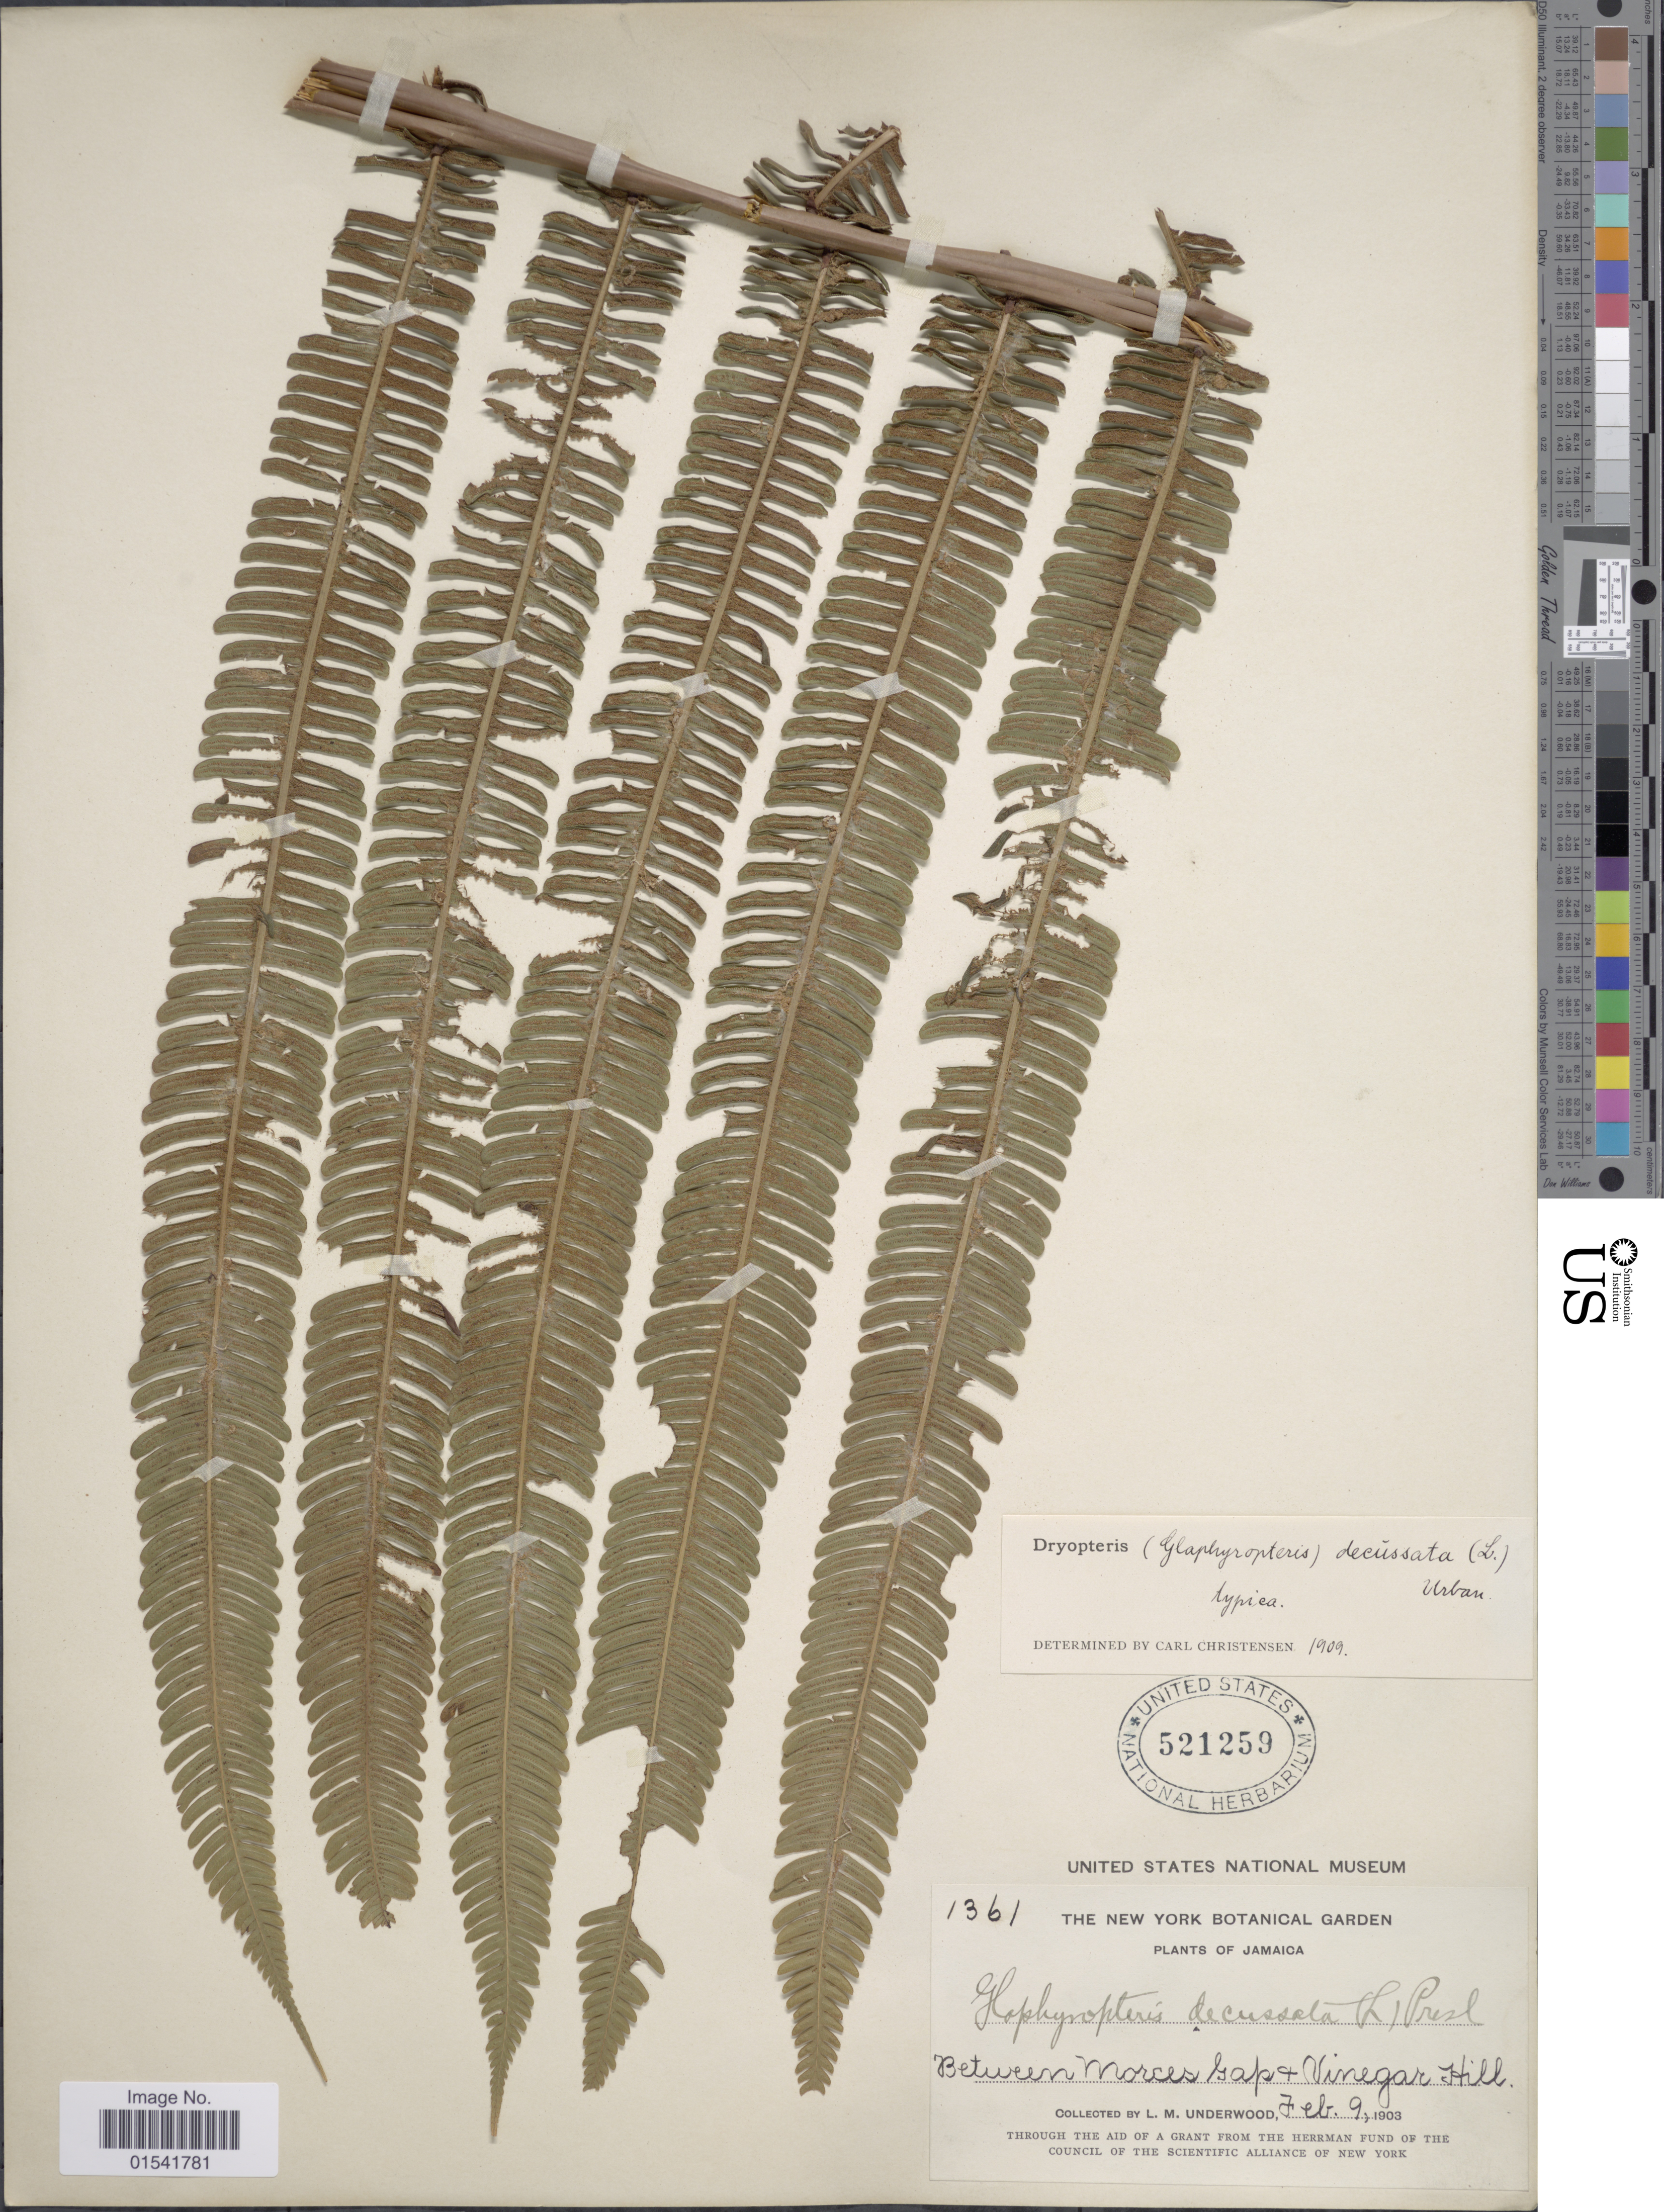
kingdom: Plantae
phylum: Tracheophyta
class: Polypodiopsida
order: Polypodiales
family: Thelypteridaceae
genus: Steiropteris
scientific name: Steiropteris decussata (L.) comb. nov., ined. 2015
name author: (L.)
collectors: L. M. Underwood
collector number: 1361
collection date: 1903-02-09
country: Jamaica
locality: Between Morces Gap & Vinegar Hill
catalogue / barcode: US 521259